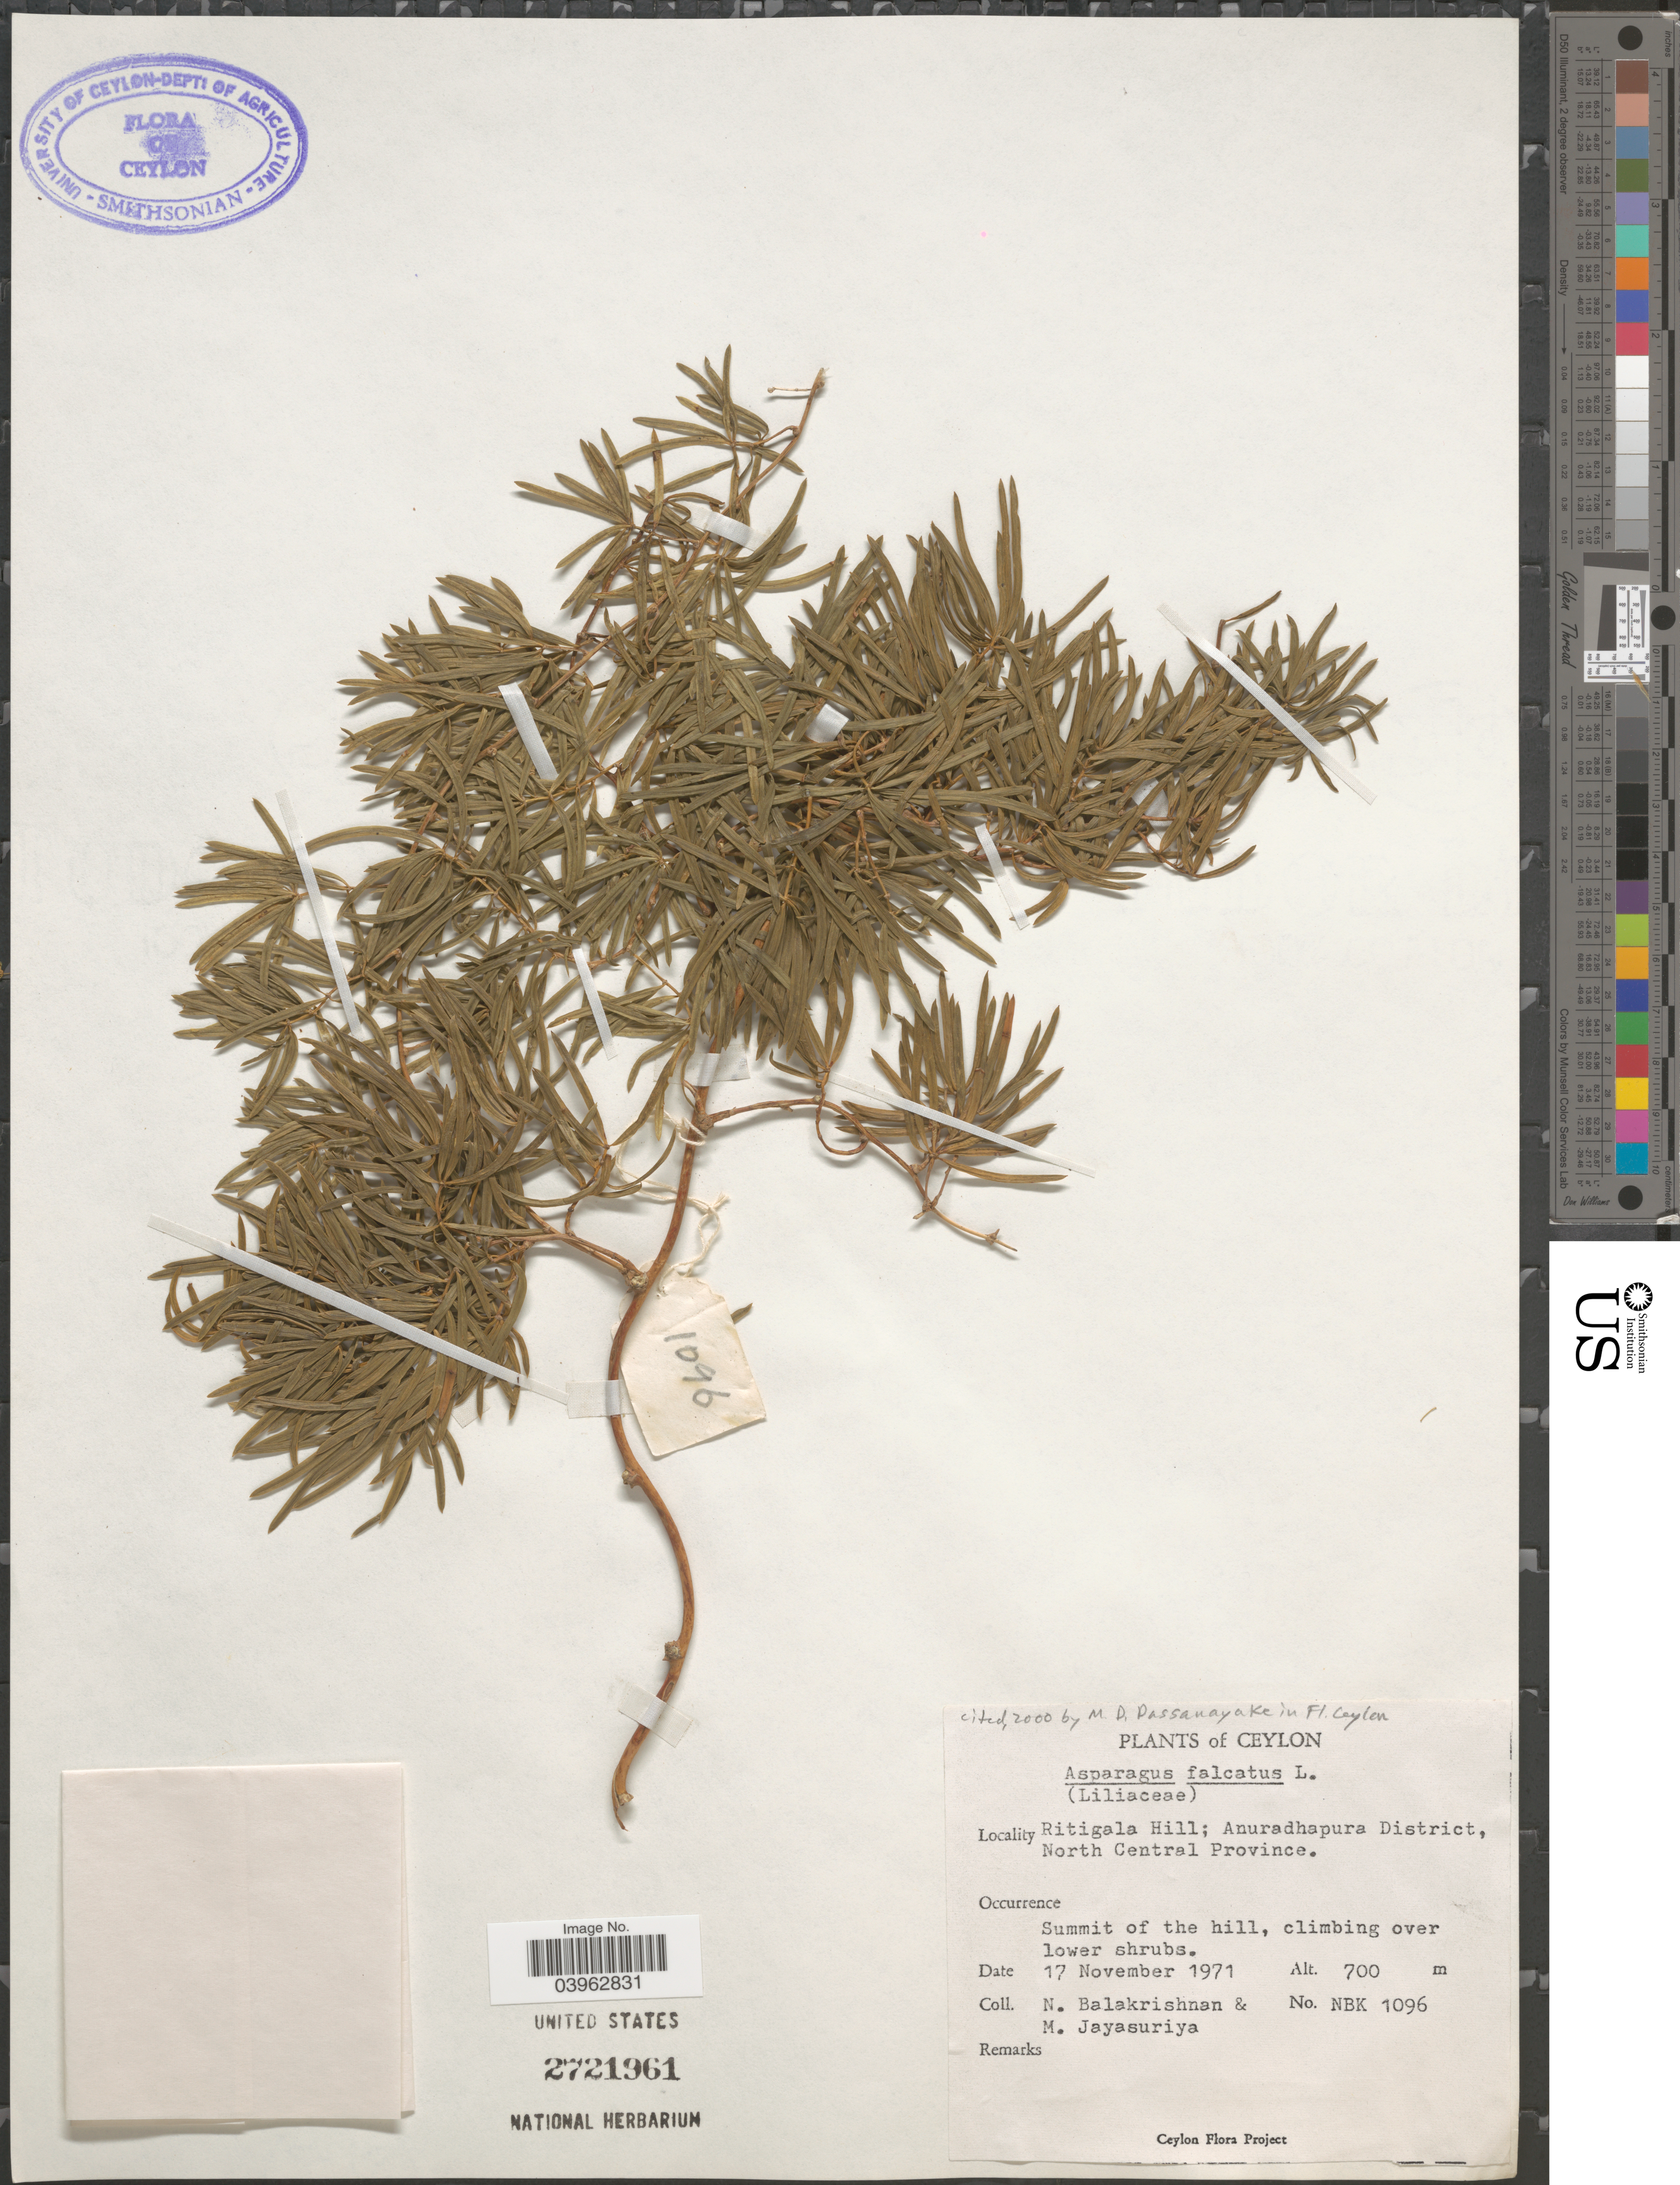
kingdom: Plantae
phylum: Tracheophyta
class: Liliopsida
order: Asparagales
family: Asparagaceae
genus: Asparagus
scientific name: Asparagus falcatus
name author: L.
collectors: N. Balakrishnan & M. Jayasuriya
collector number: NBK1096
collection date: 1971-11-17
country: Sri Lanka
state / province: North Central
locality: Ceylon. Ritigala Hill; Anuradhapura District. Summit of the hill, climbing over lower shrubs.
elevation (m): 700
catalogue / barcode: US 2721961